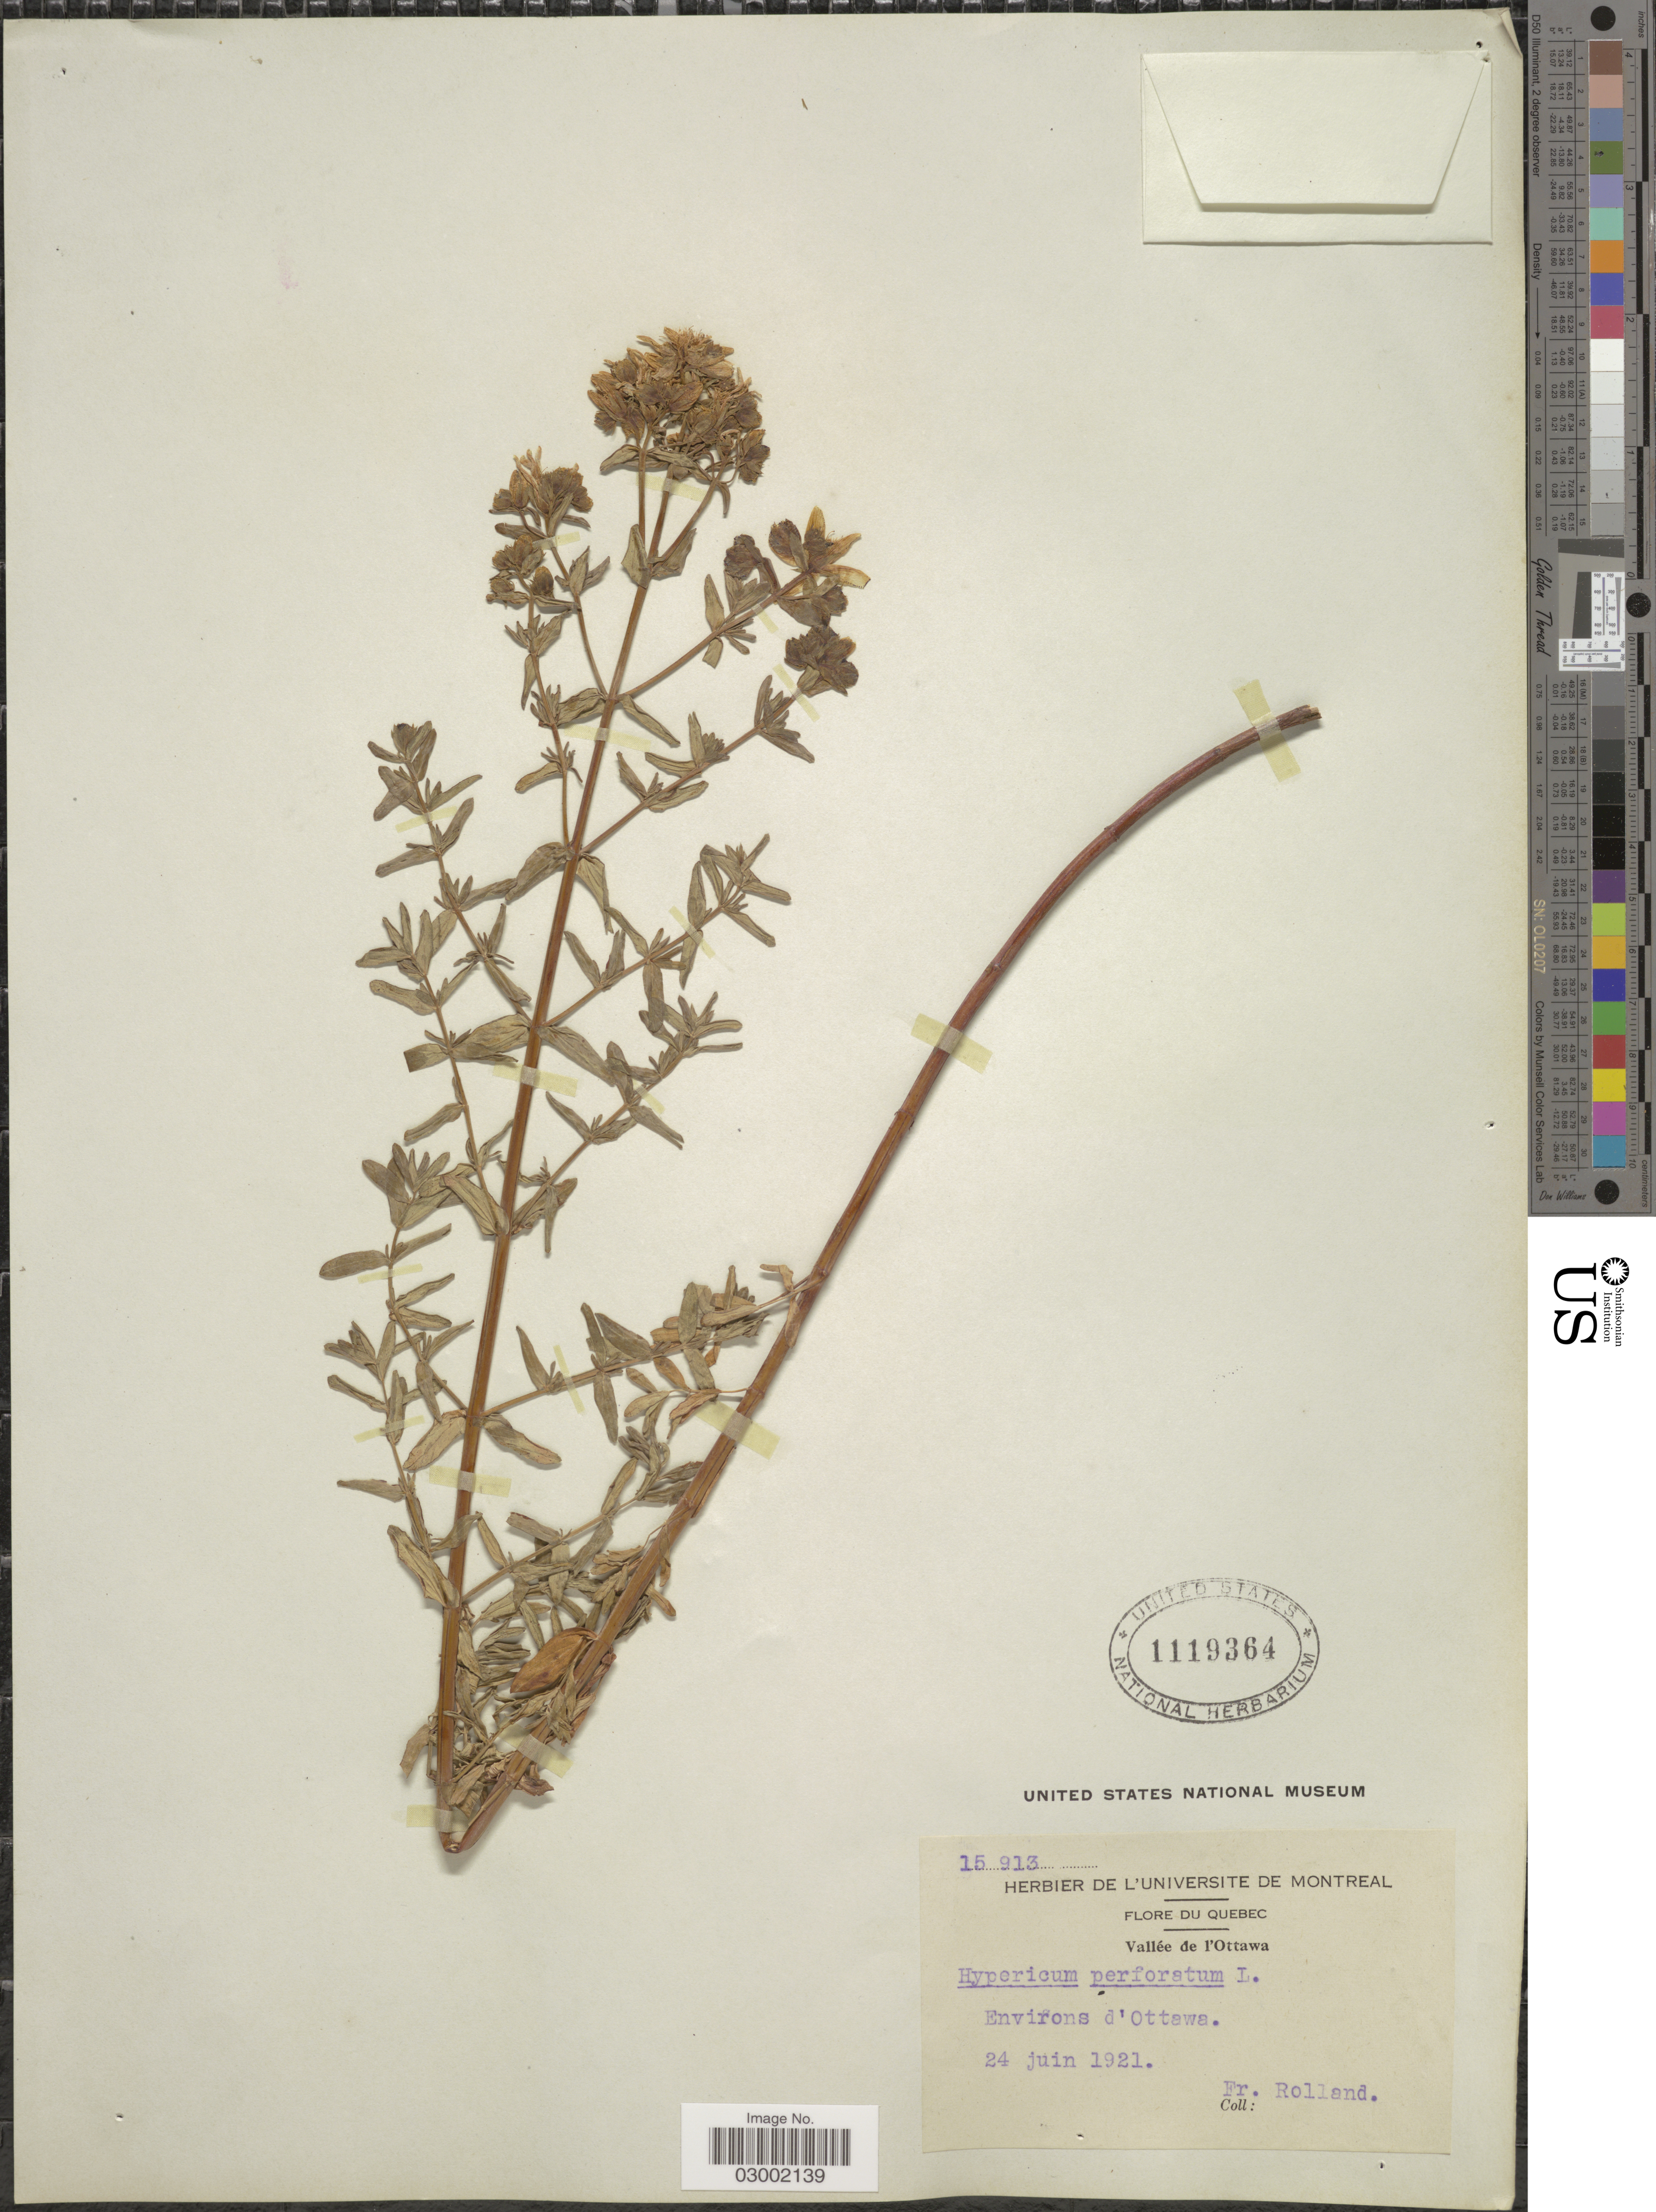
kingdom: Plantae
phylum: Tracheophyta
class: Magnoliopsida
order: Malpighiales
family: Hypericaceae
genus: Hypericum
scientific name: Hypericum perforatum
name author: L.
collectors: F. Rolland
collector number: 15913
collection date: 1921-06-24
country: Canada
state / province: Quebec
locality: Vallée de l'Ottawa. Environs d'Ottawa.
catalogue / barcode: US 1119364